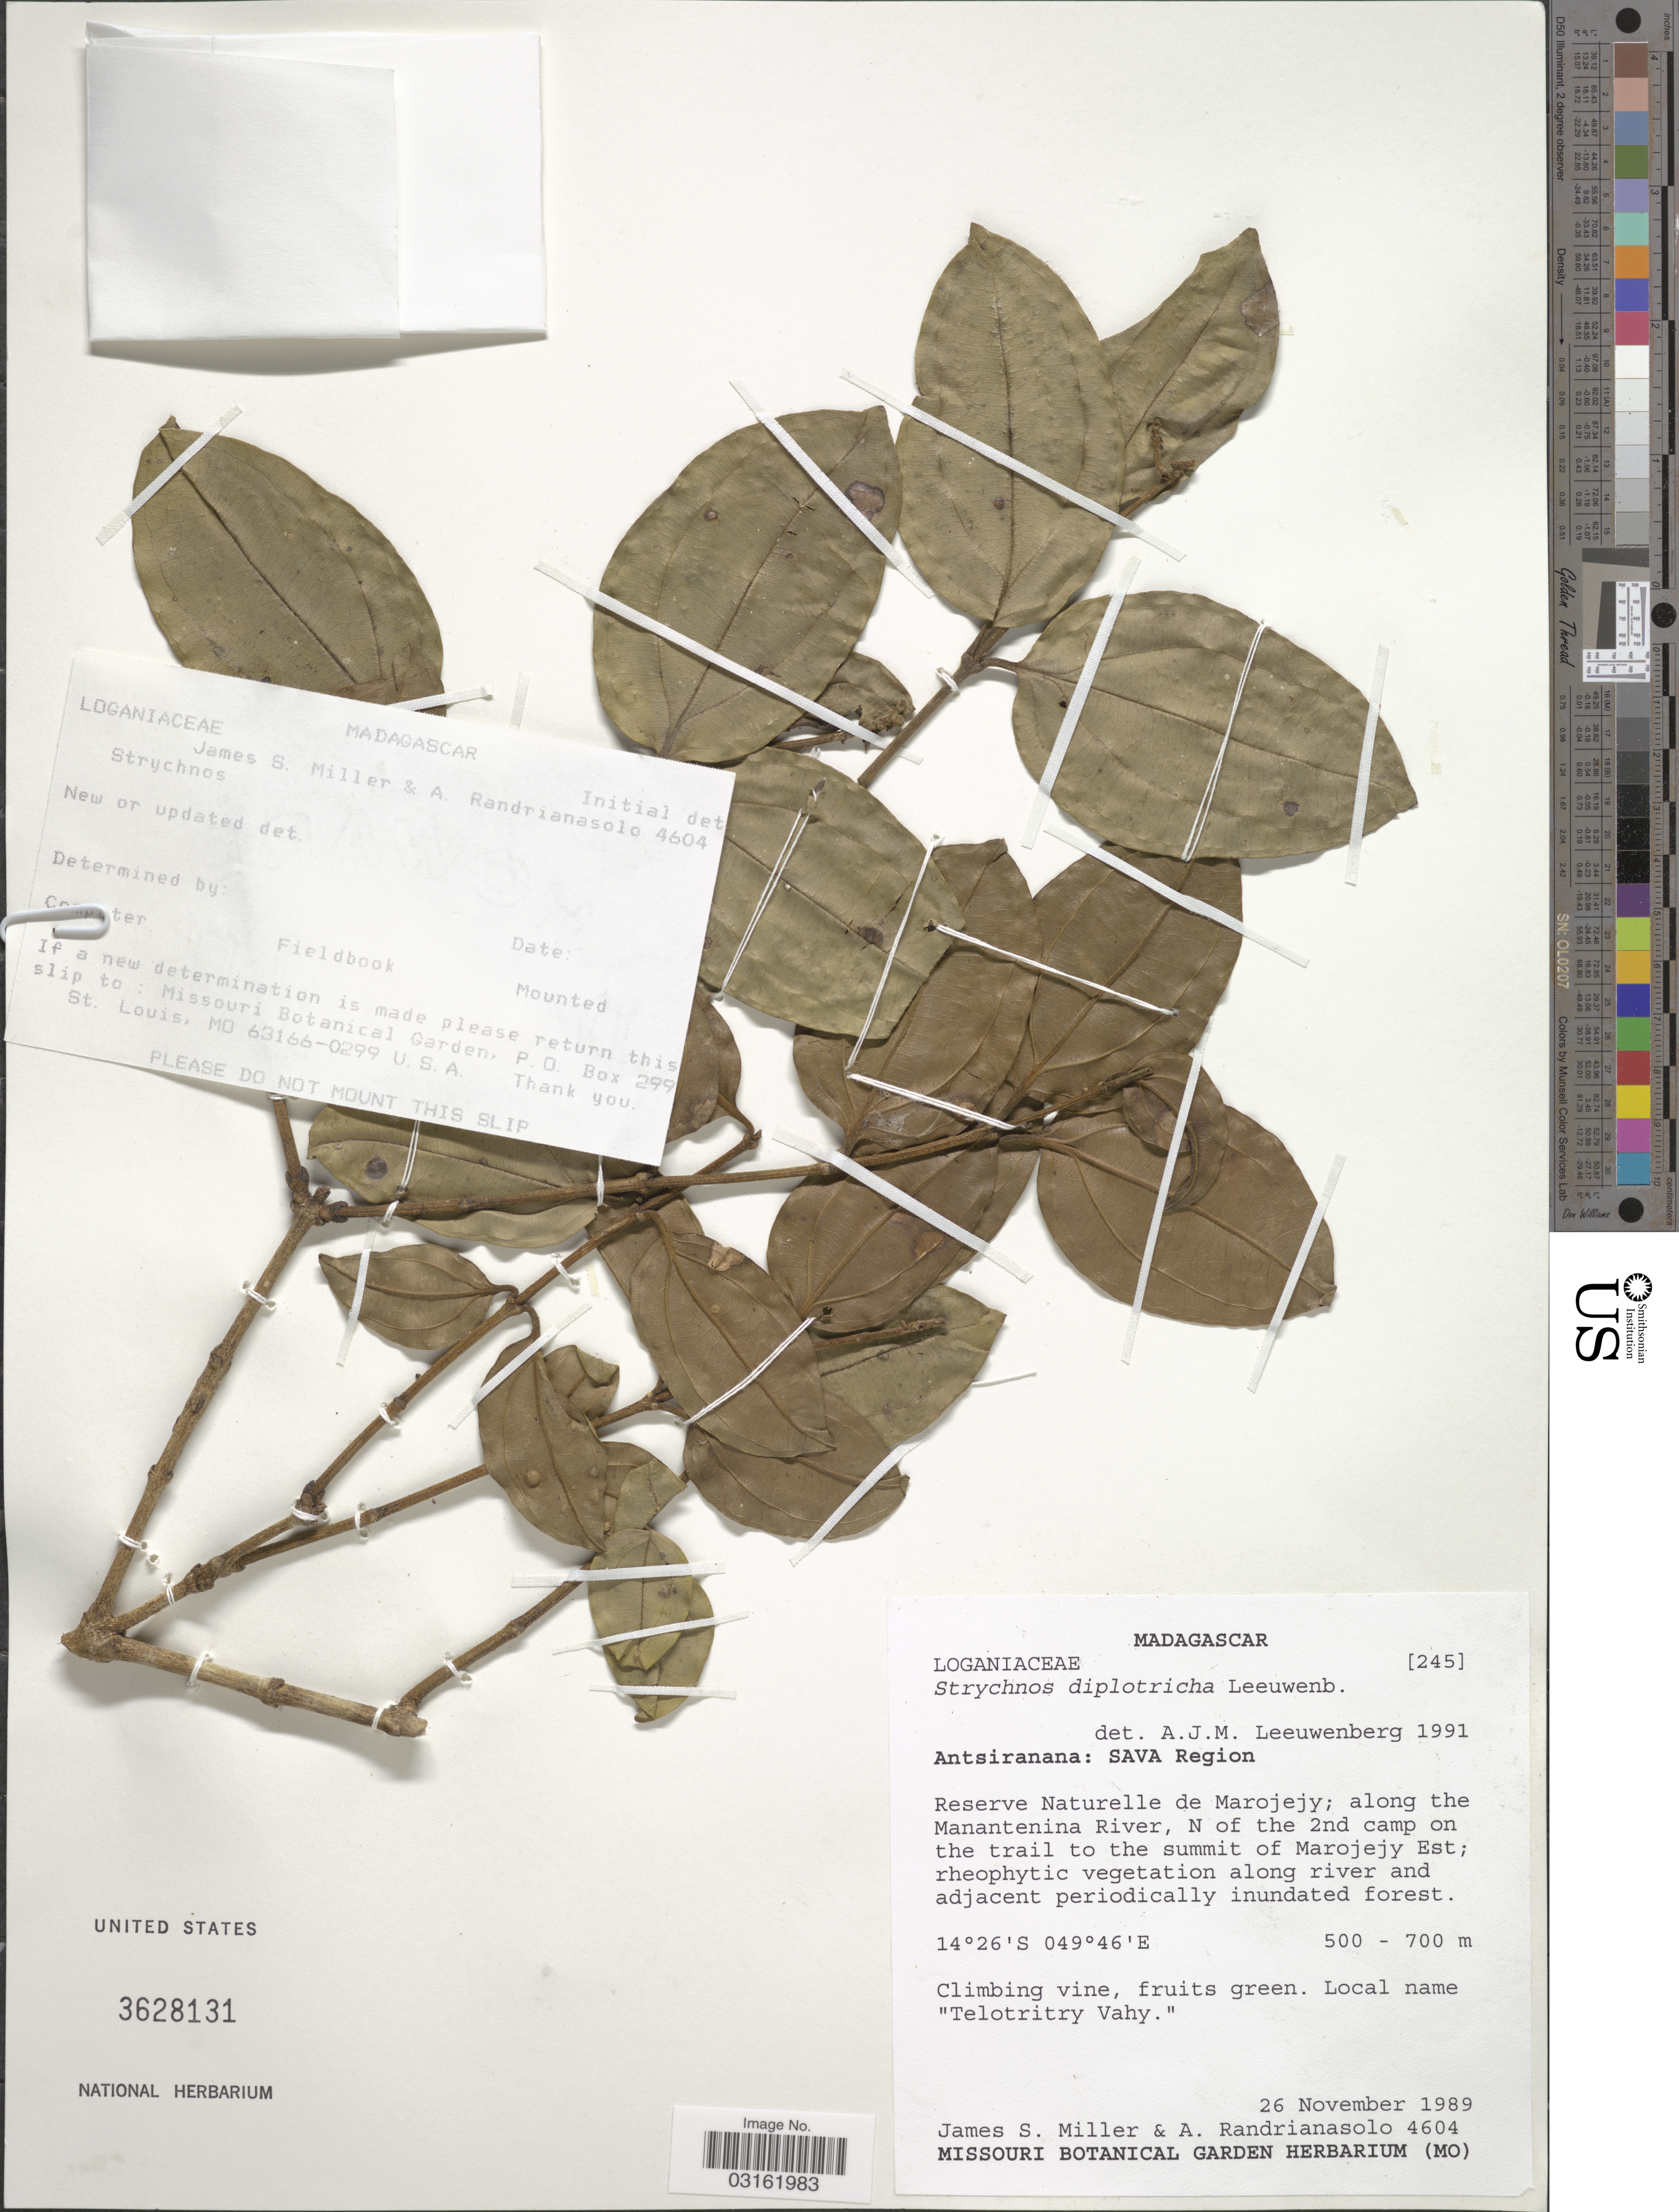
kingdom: Plantae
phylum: Tracheophyta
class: Magnoliopsida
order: Gentianales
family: Loganiaceae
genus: Strychnos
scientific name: Strychnos diplotricha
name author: Leeuwenb.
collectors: J. S. Miller & A. Randrianasolo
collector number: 4604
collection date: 1989-11-26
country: Madagascar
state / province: Sava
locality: Sava Region. Reserve Naturelle de Marojejy; along the Manantenina River, N of the 2nd camp on the trail to the summit of Marojejy Est.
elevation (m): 500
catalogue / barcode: US 3628131